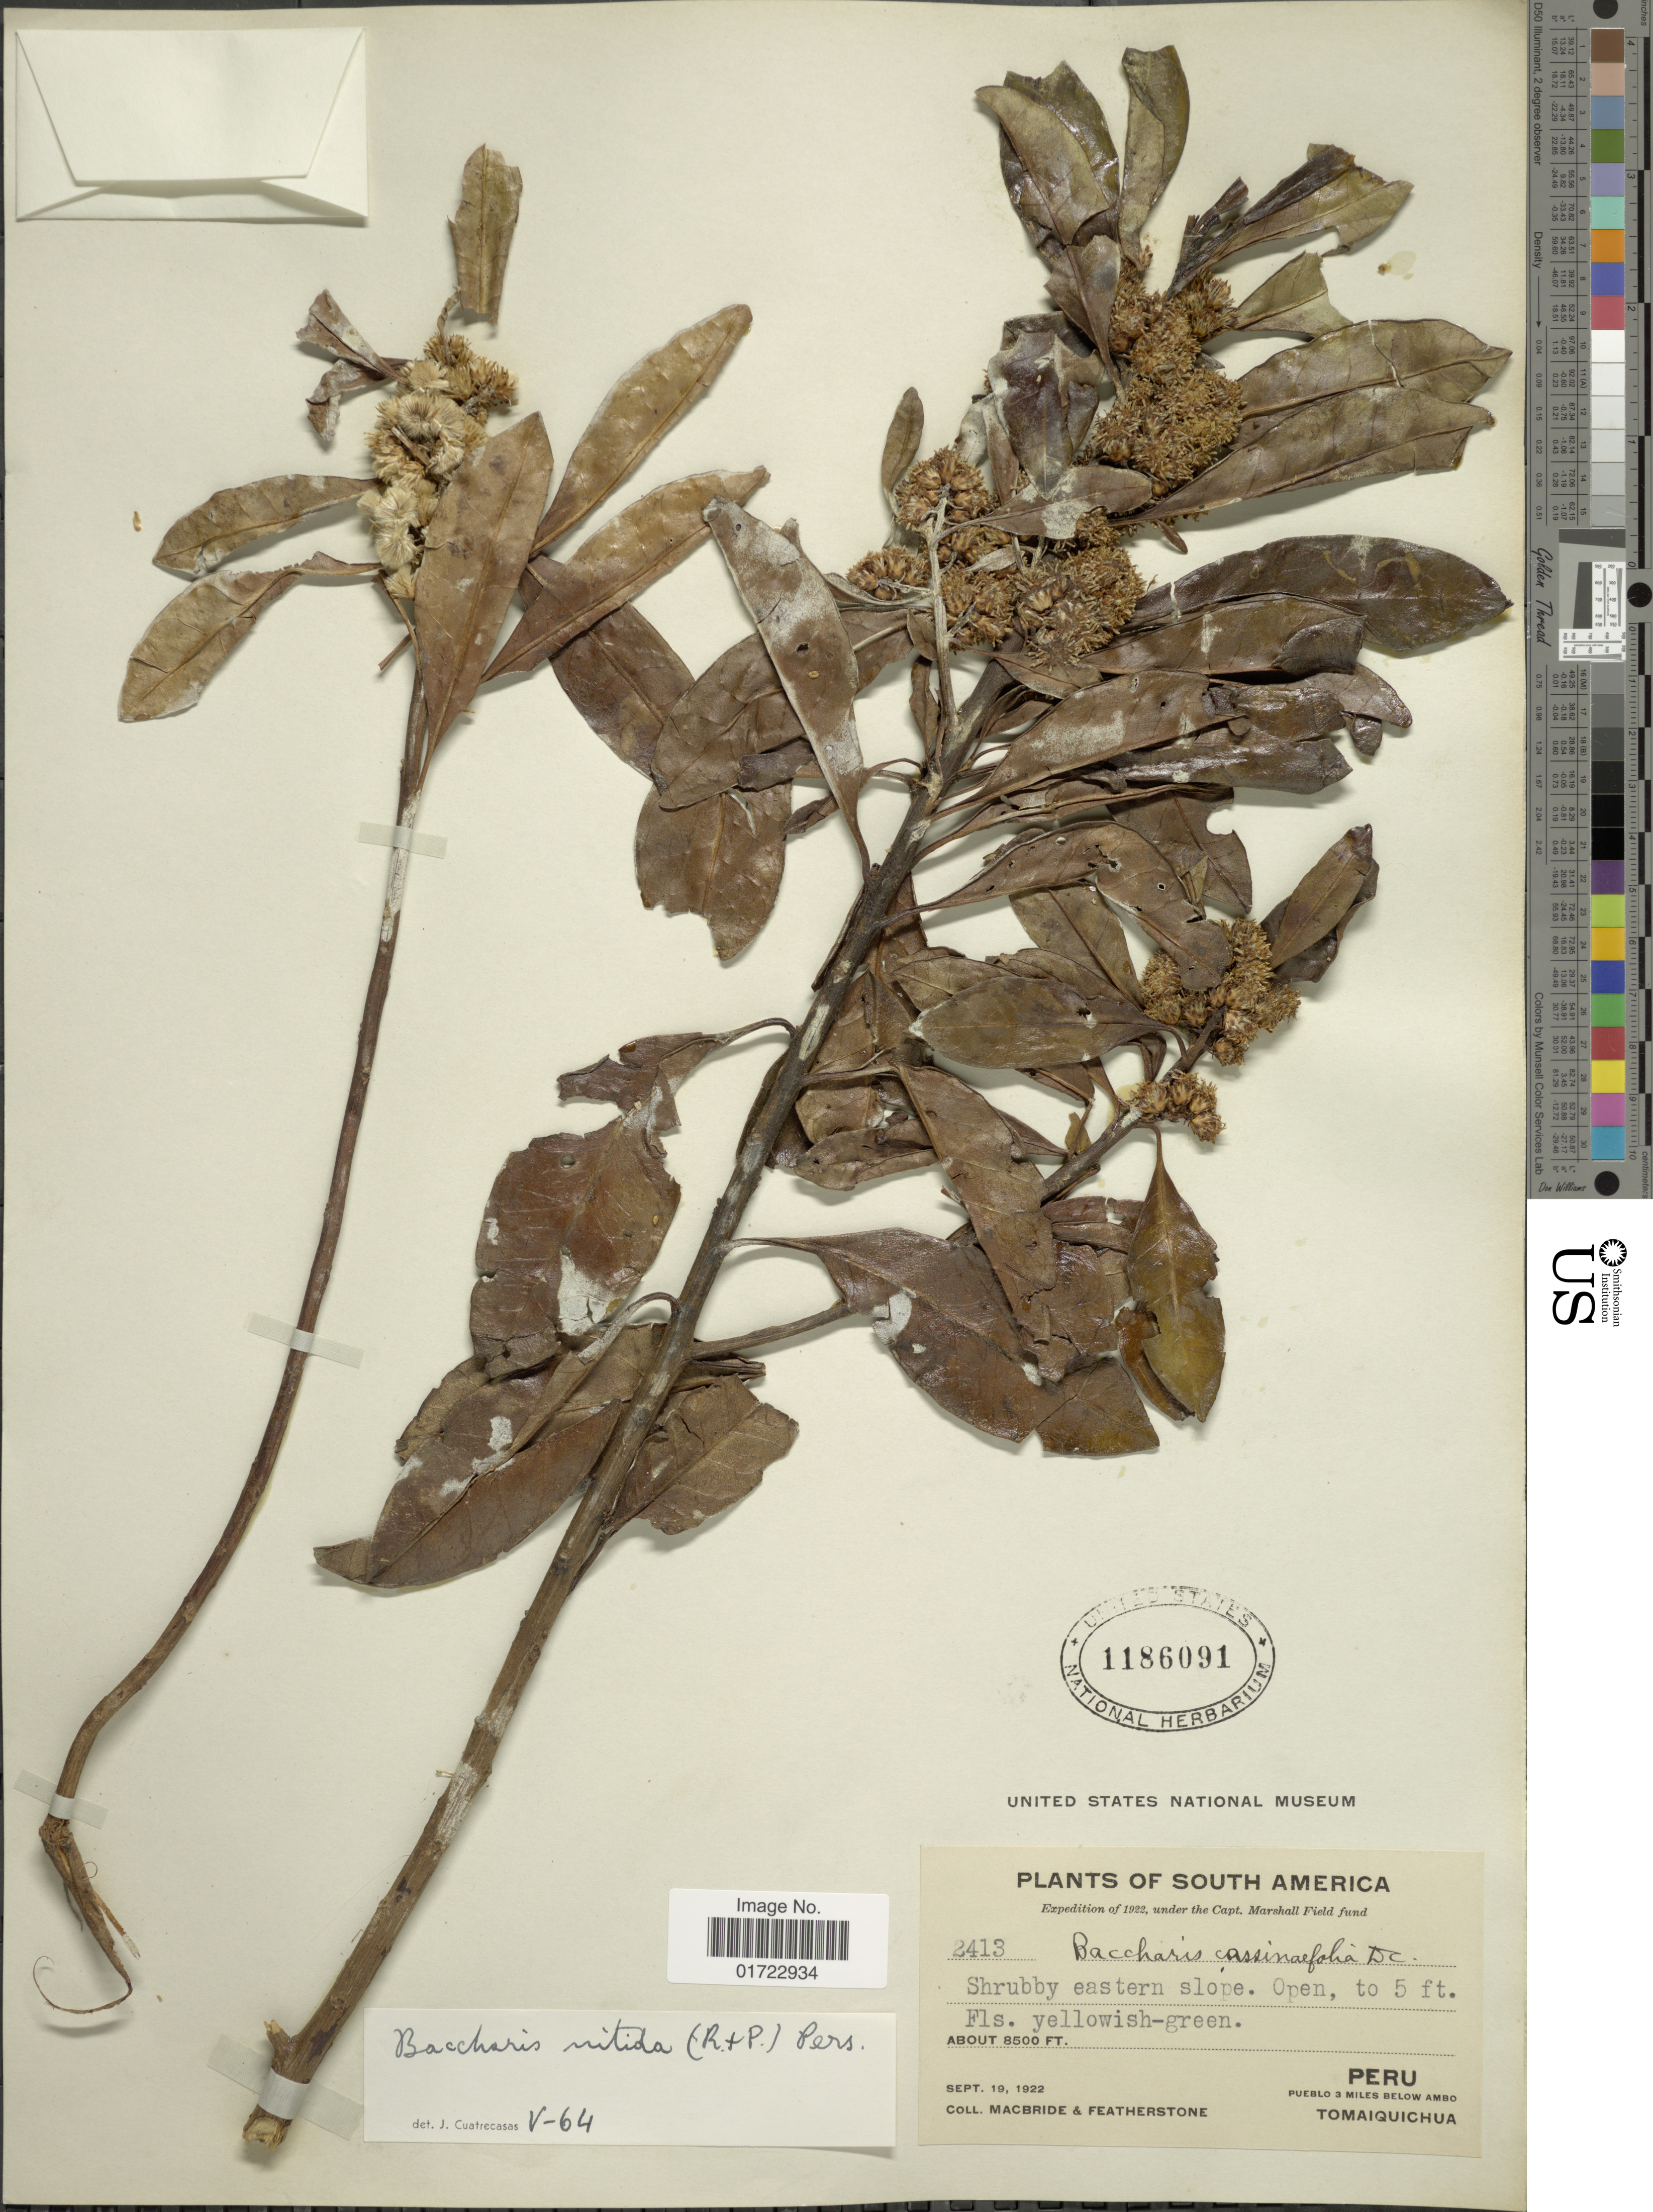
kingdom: Plantae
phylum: Tracheophyta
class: Magnoliopsida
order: Asterales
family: Asteraceae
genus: Baccharis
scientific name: Baccharis nitida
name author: (Ruiz & Pav.) Pers.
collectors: Macbride, -- & -. Featherstone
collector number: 2413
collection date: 1922-09-19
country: Peru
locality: Pueblo 3 miles below Ambo. Tomaiquichua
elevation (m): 2591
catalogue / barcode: US 1186091